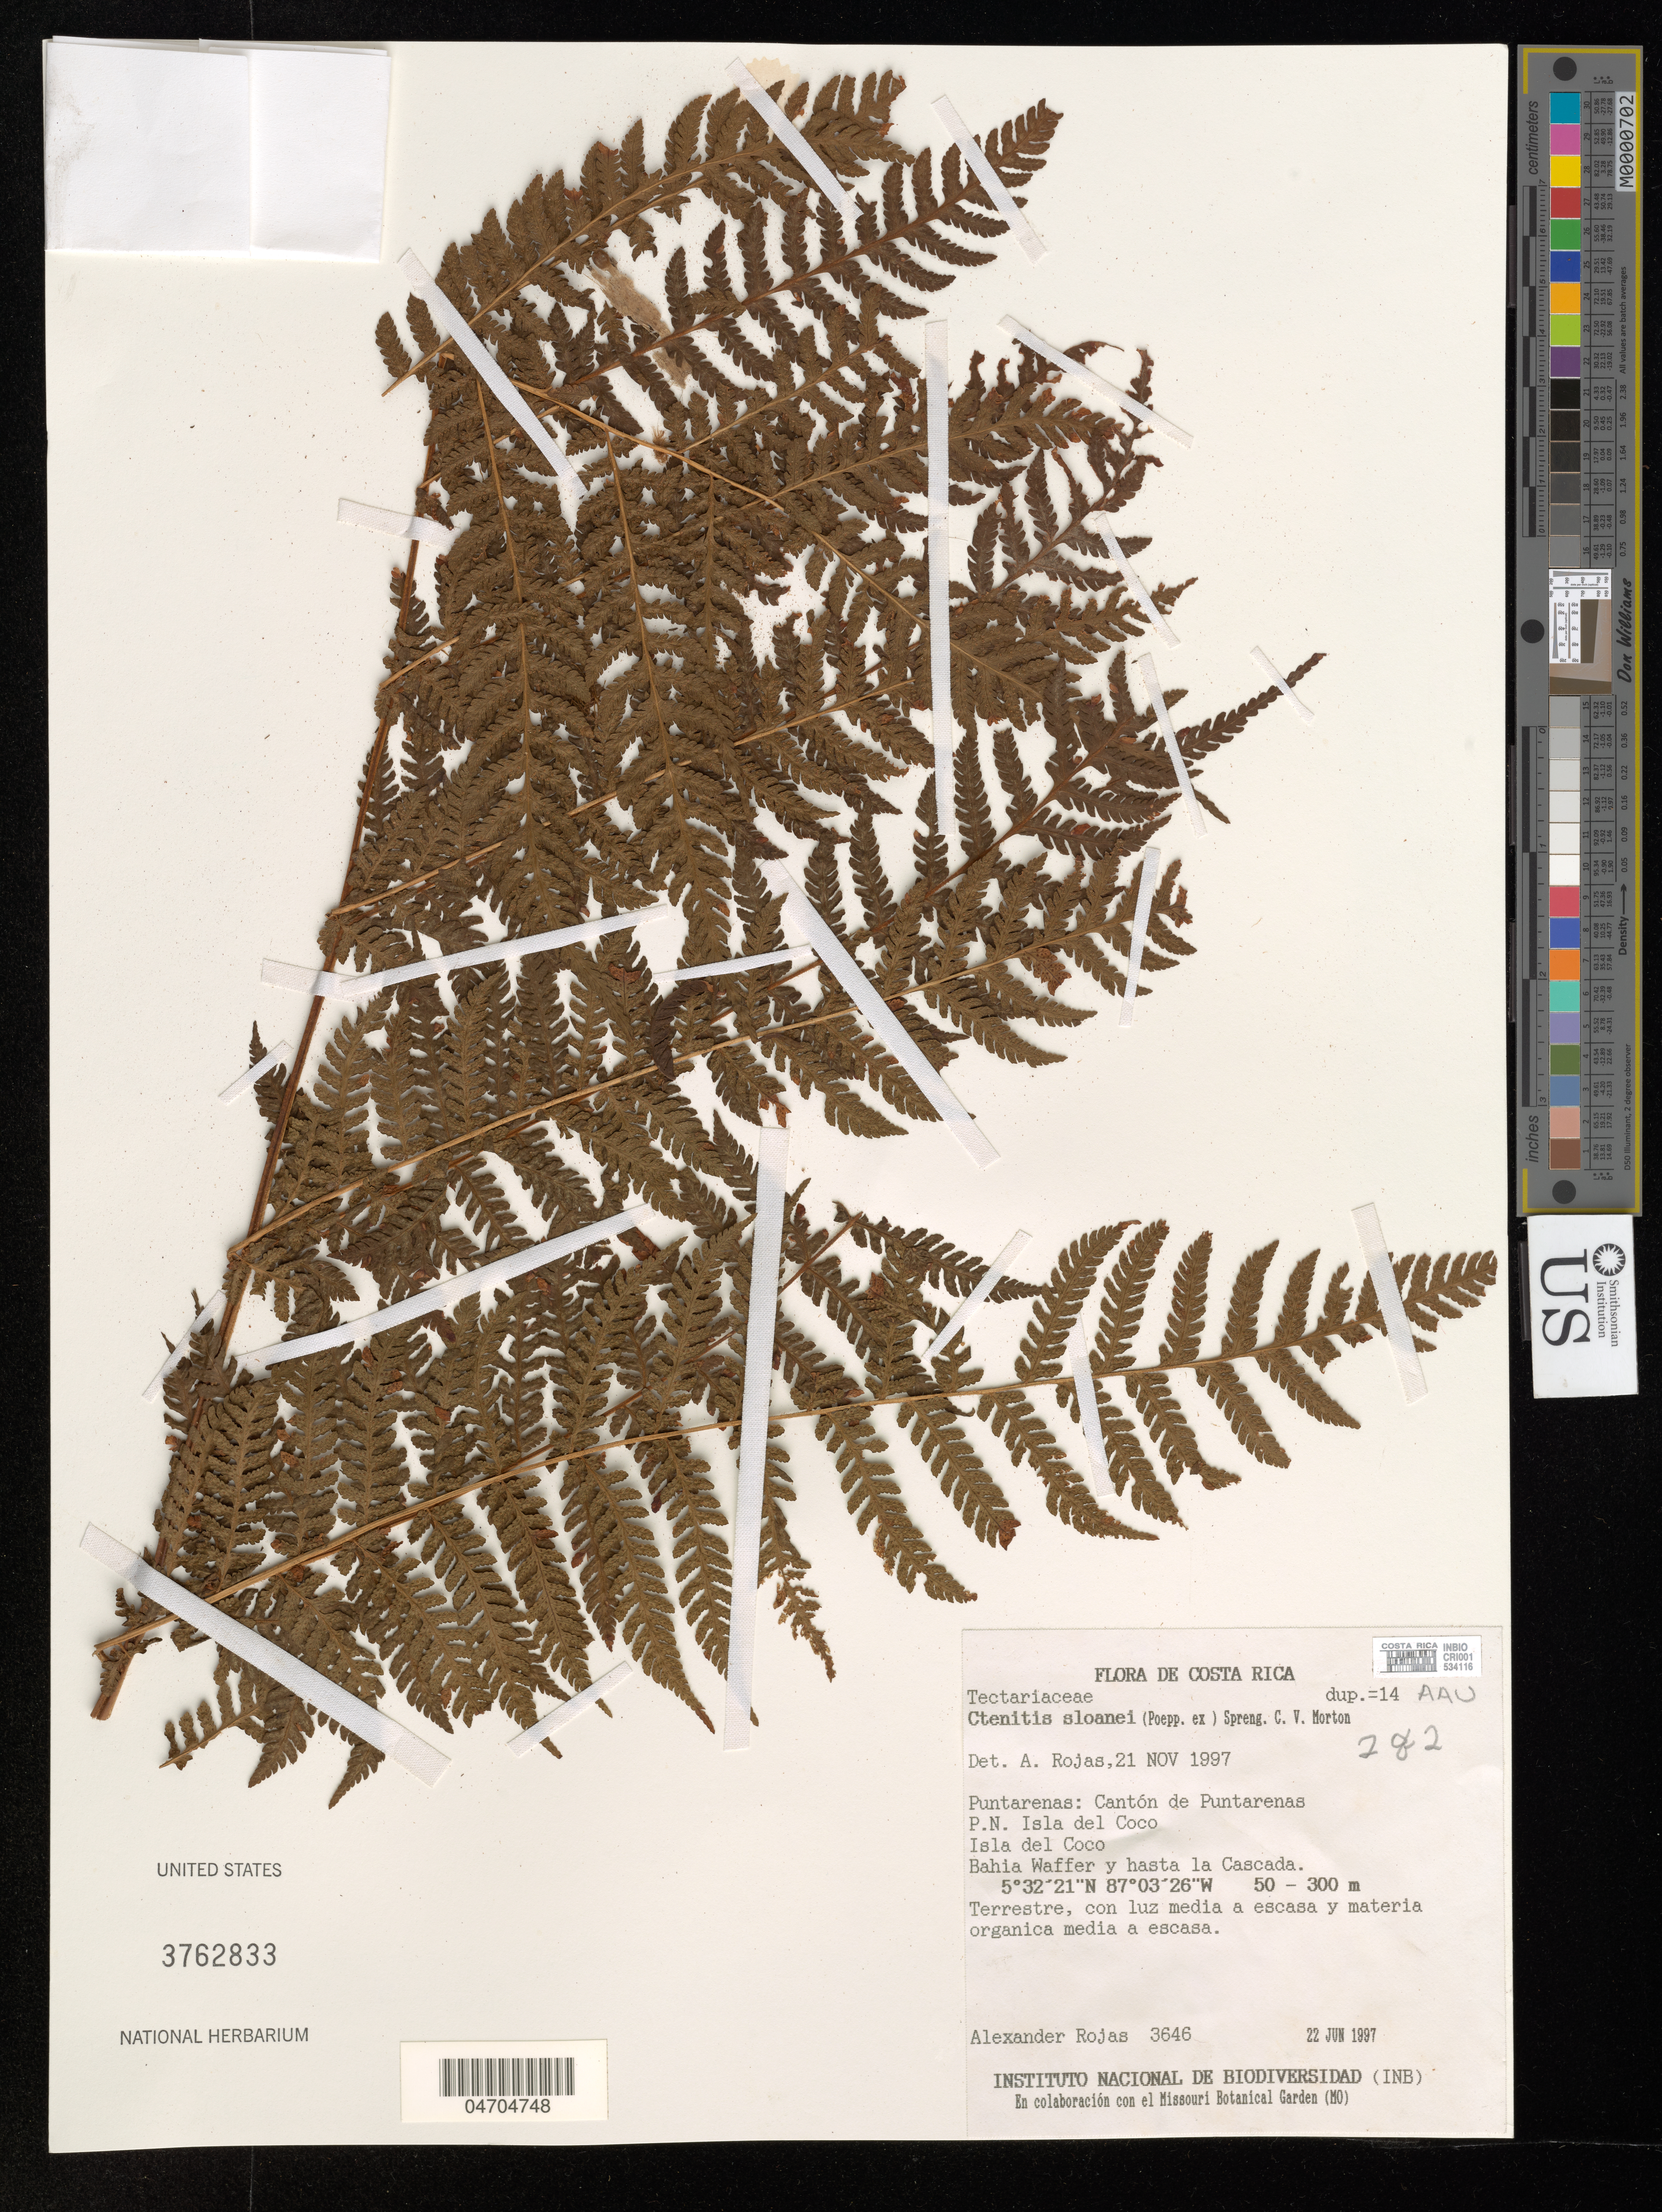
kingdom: Plantae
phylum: Tracheophyta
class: Polypodiopsida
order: Polypodiales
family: Dryopteridaceae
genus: Ctenitis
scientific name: Ctenitis sloanei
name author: (Poepp. ex Spreng.) C.V. Morton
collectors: A. Rojas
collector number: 3646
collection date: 1997-06-22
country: Costa Rica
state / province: Puntarenas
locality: Cantón de Puntarenas. P. N. Isla del Coco. Isla del Coco. Bahia Waffer y hasta la Cascada.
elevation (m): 50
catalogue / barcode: US 3762833